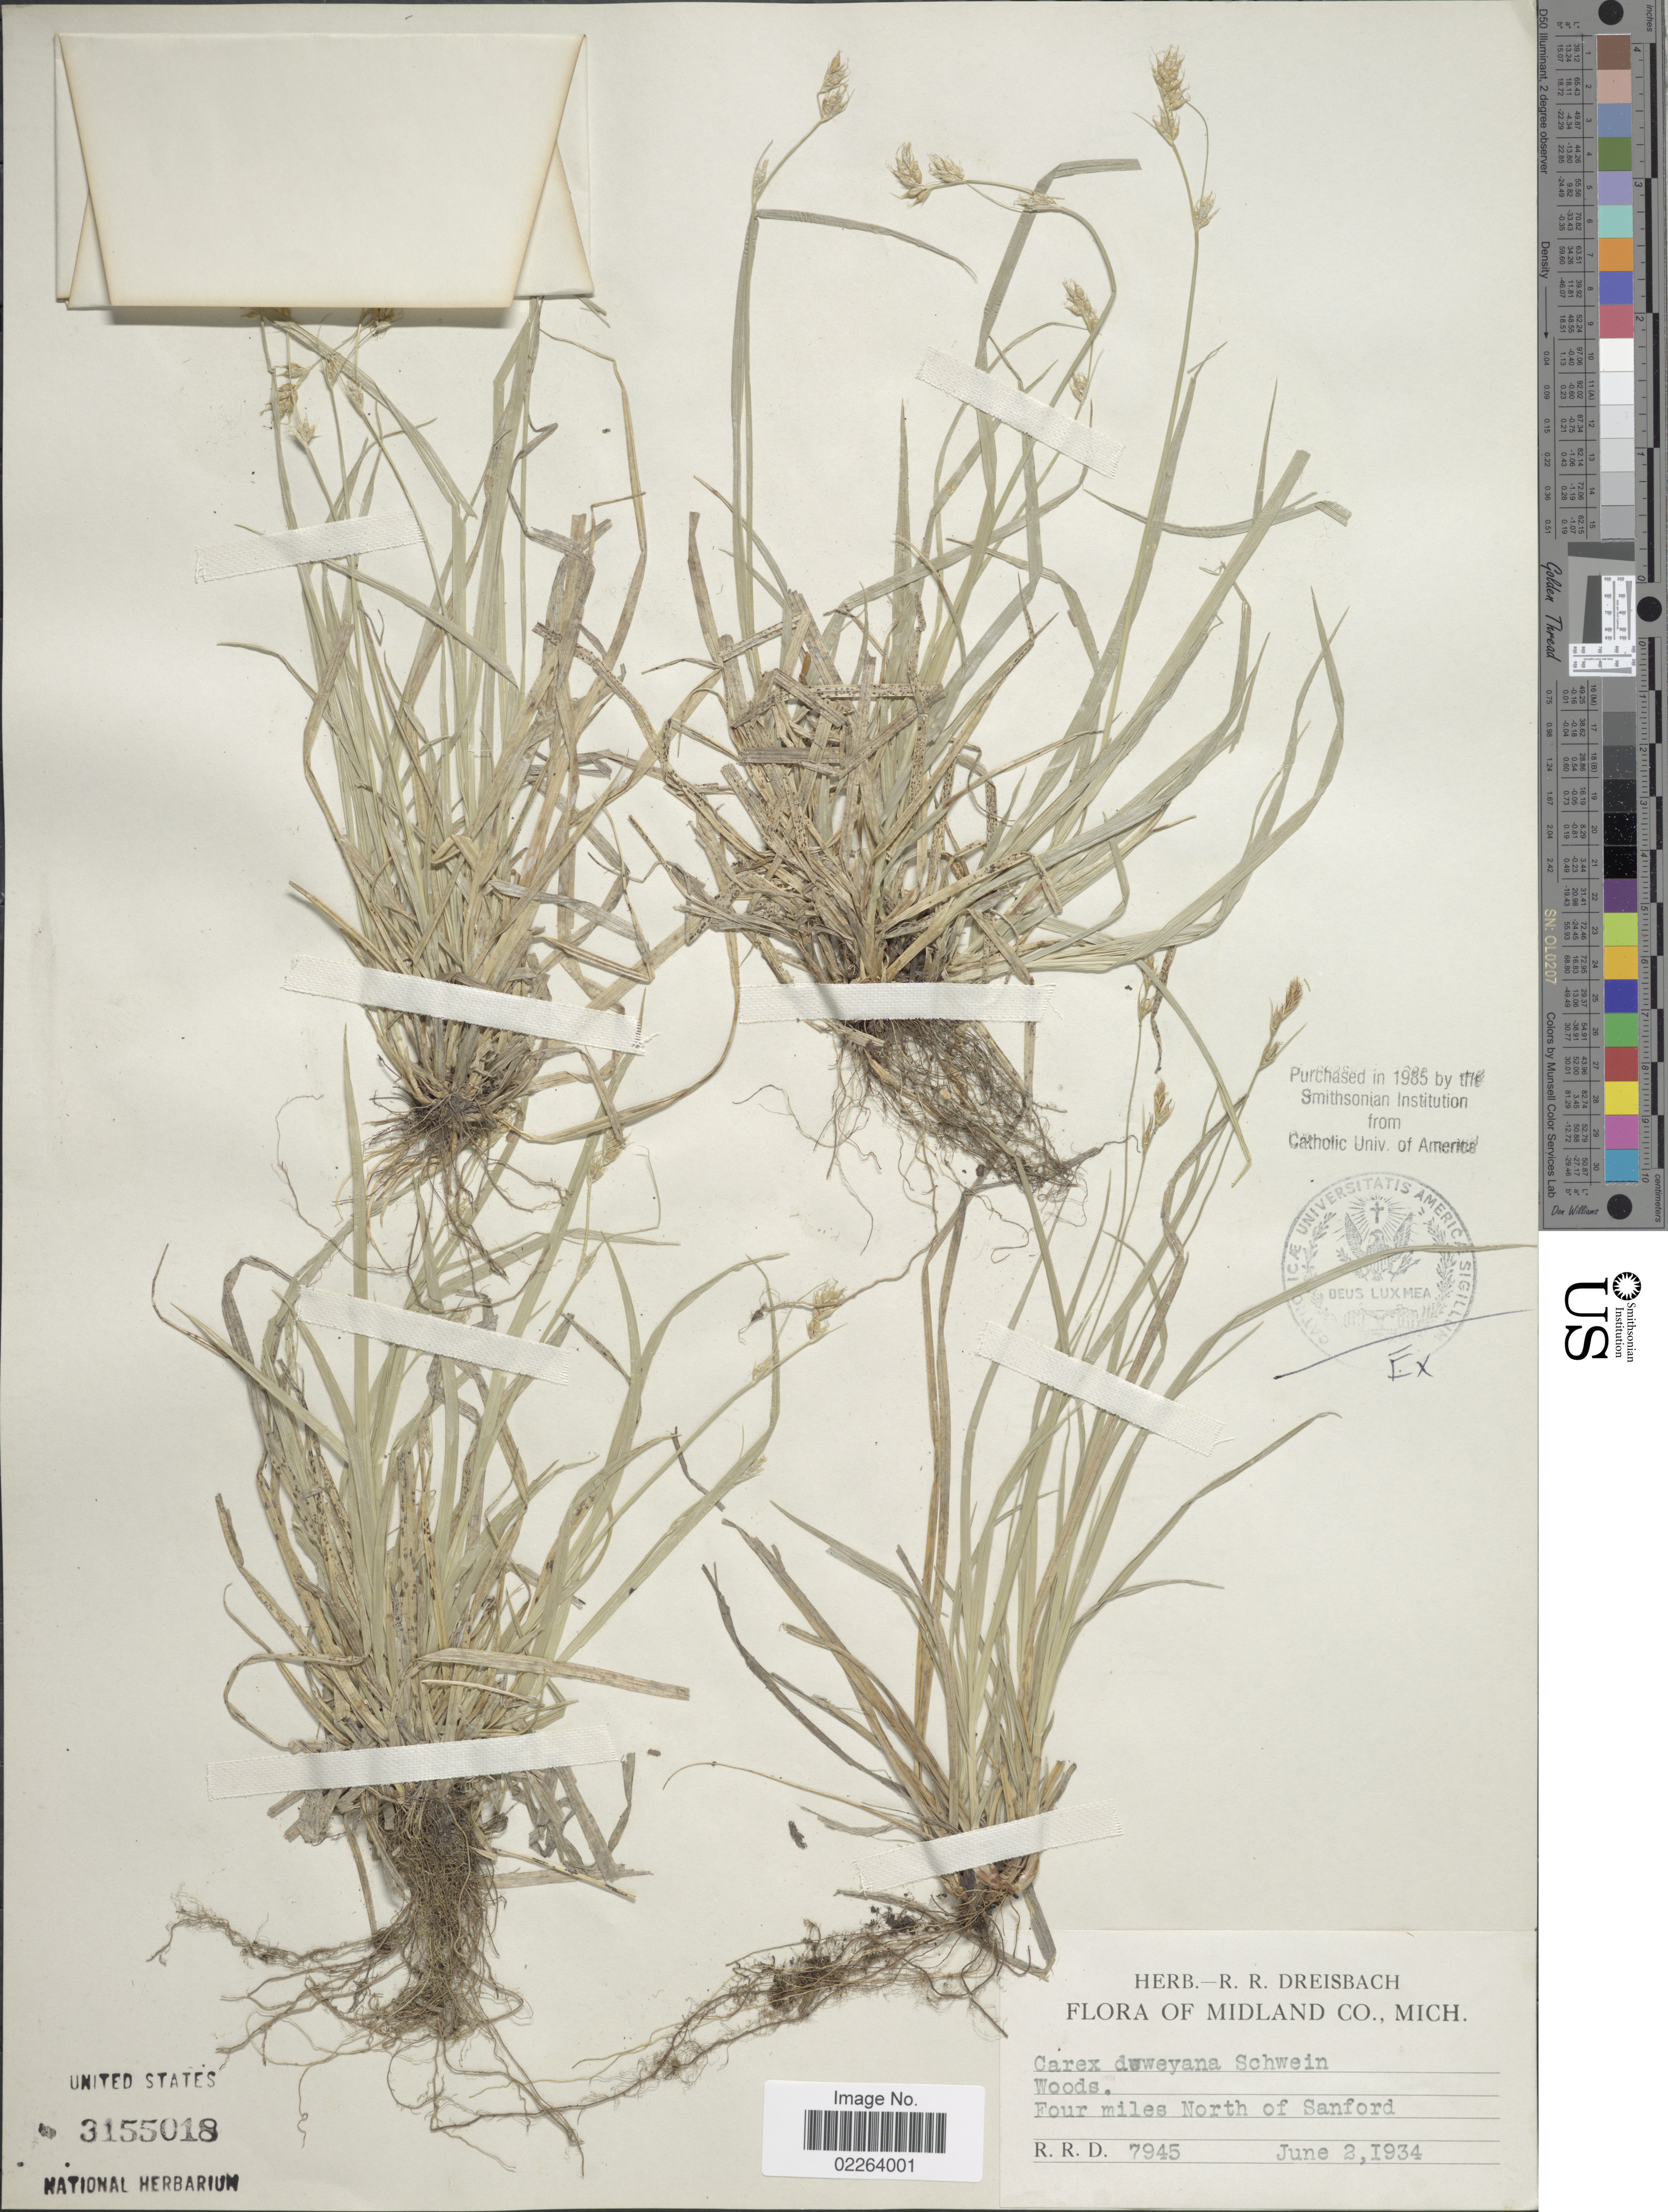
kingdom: Plantae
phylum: Tracheophyta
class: Liliopsida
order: Poales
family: Cyperaceae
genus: Carex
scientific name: Carex deweyana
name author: Schwein.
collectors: R. Dreisbach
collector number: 7945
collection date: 1934-06-02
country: Mexico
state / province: Michoacán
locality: Midland Co. Woods Four miles North of Sanford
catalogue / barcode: US 3155018